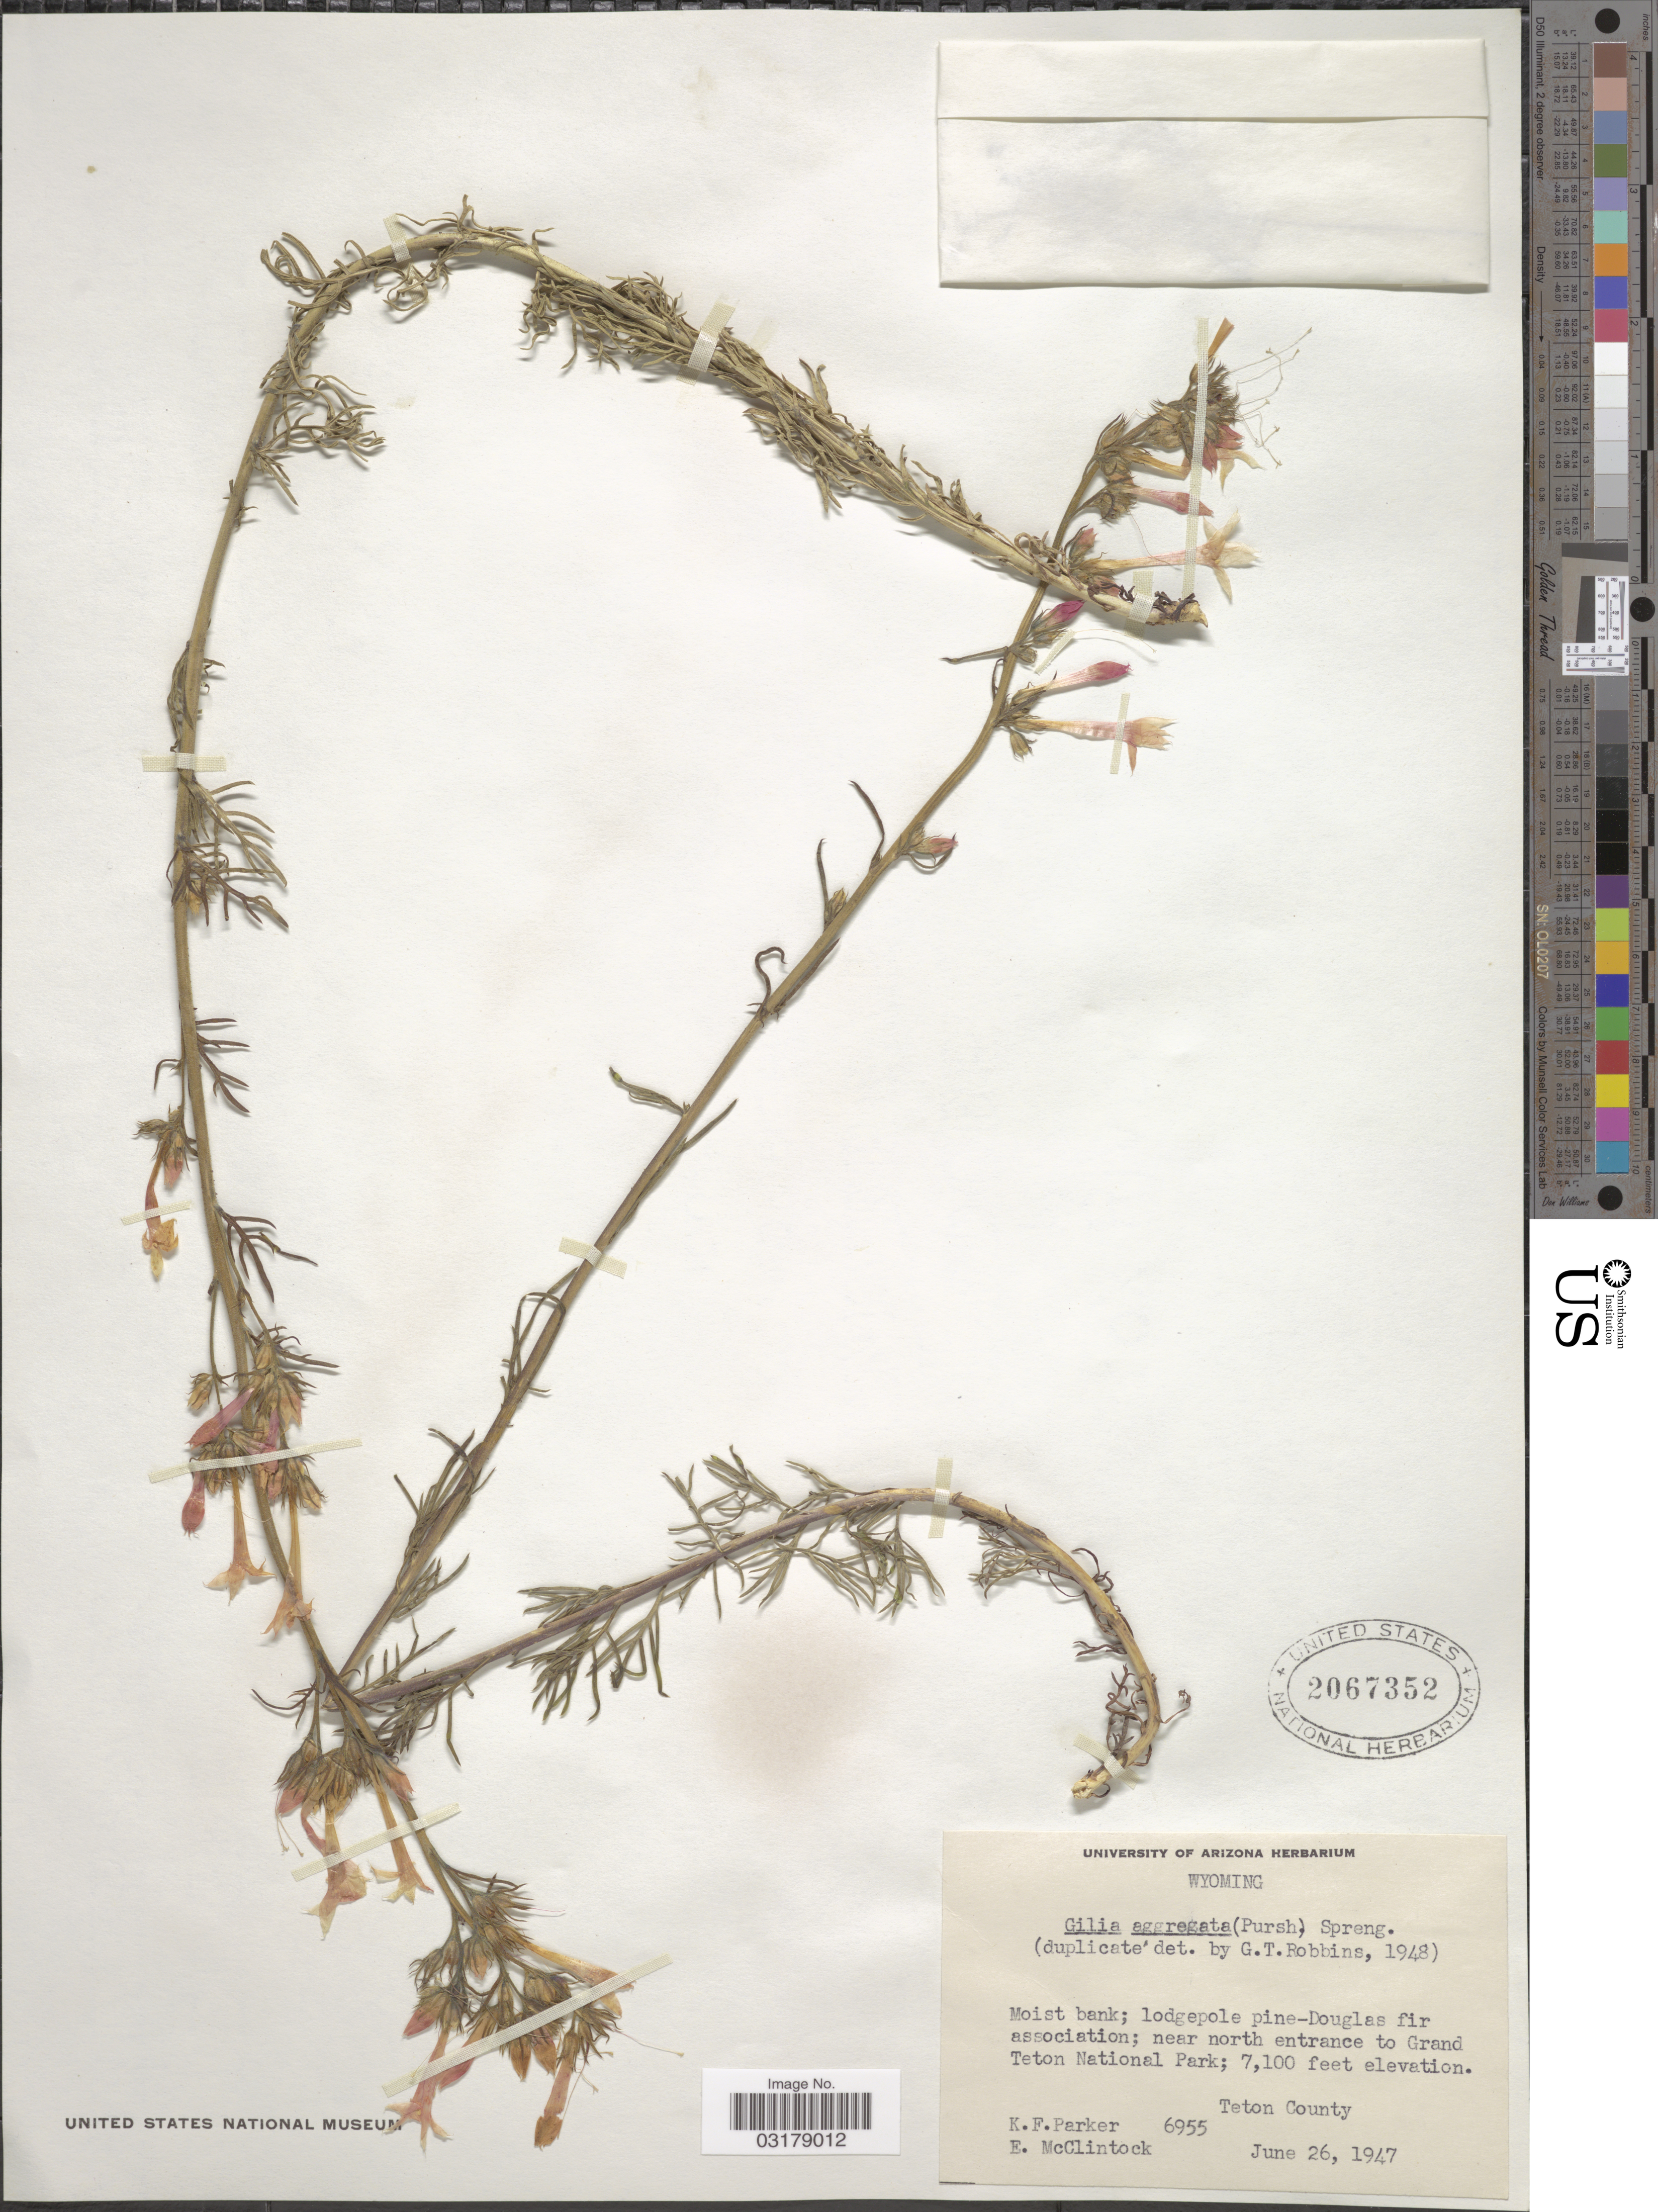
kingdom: Plantae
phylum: Tracheophyta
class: Magnoliopsida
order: Ericales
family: Polemoniaceae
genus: Ipomopsis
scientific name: Ipomopsis aggregata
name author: (Pursh) V.E. Grant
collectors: K. F. Parker & E. McClintock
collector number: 6955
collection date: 1947-06-26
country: United States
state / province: Wyoming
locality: Near north entrance to Grand Teton National Park. Teton County.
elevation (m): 2164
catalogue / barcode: US 2067352